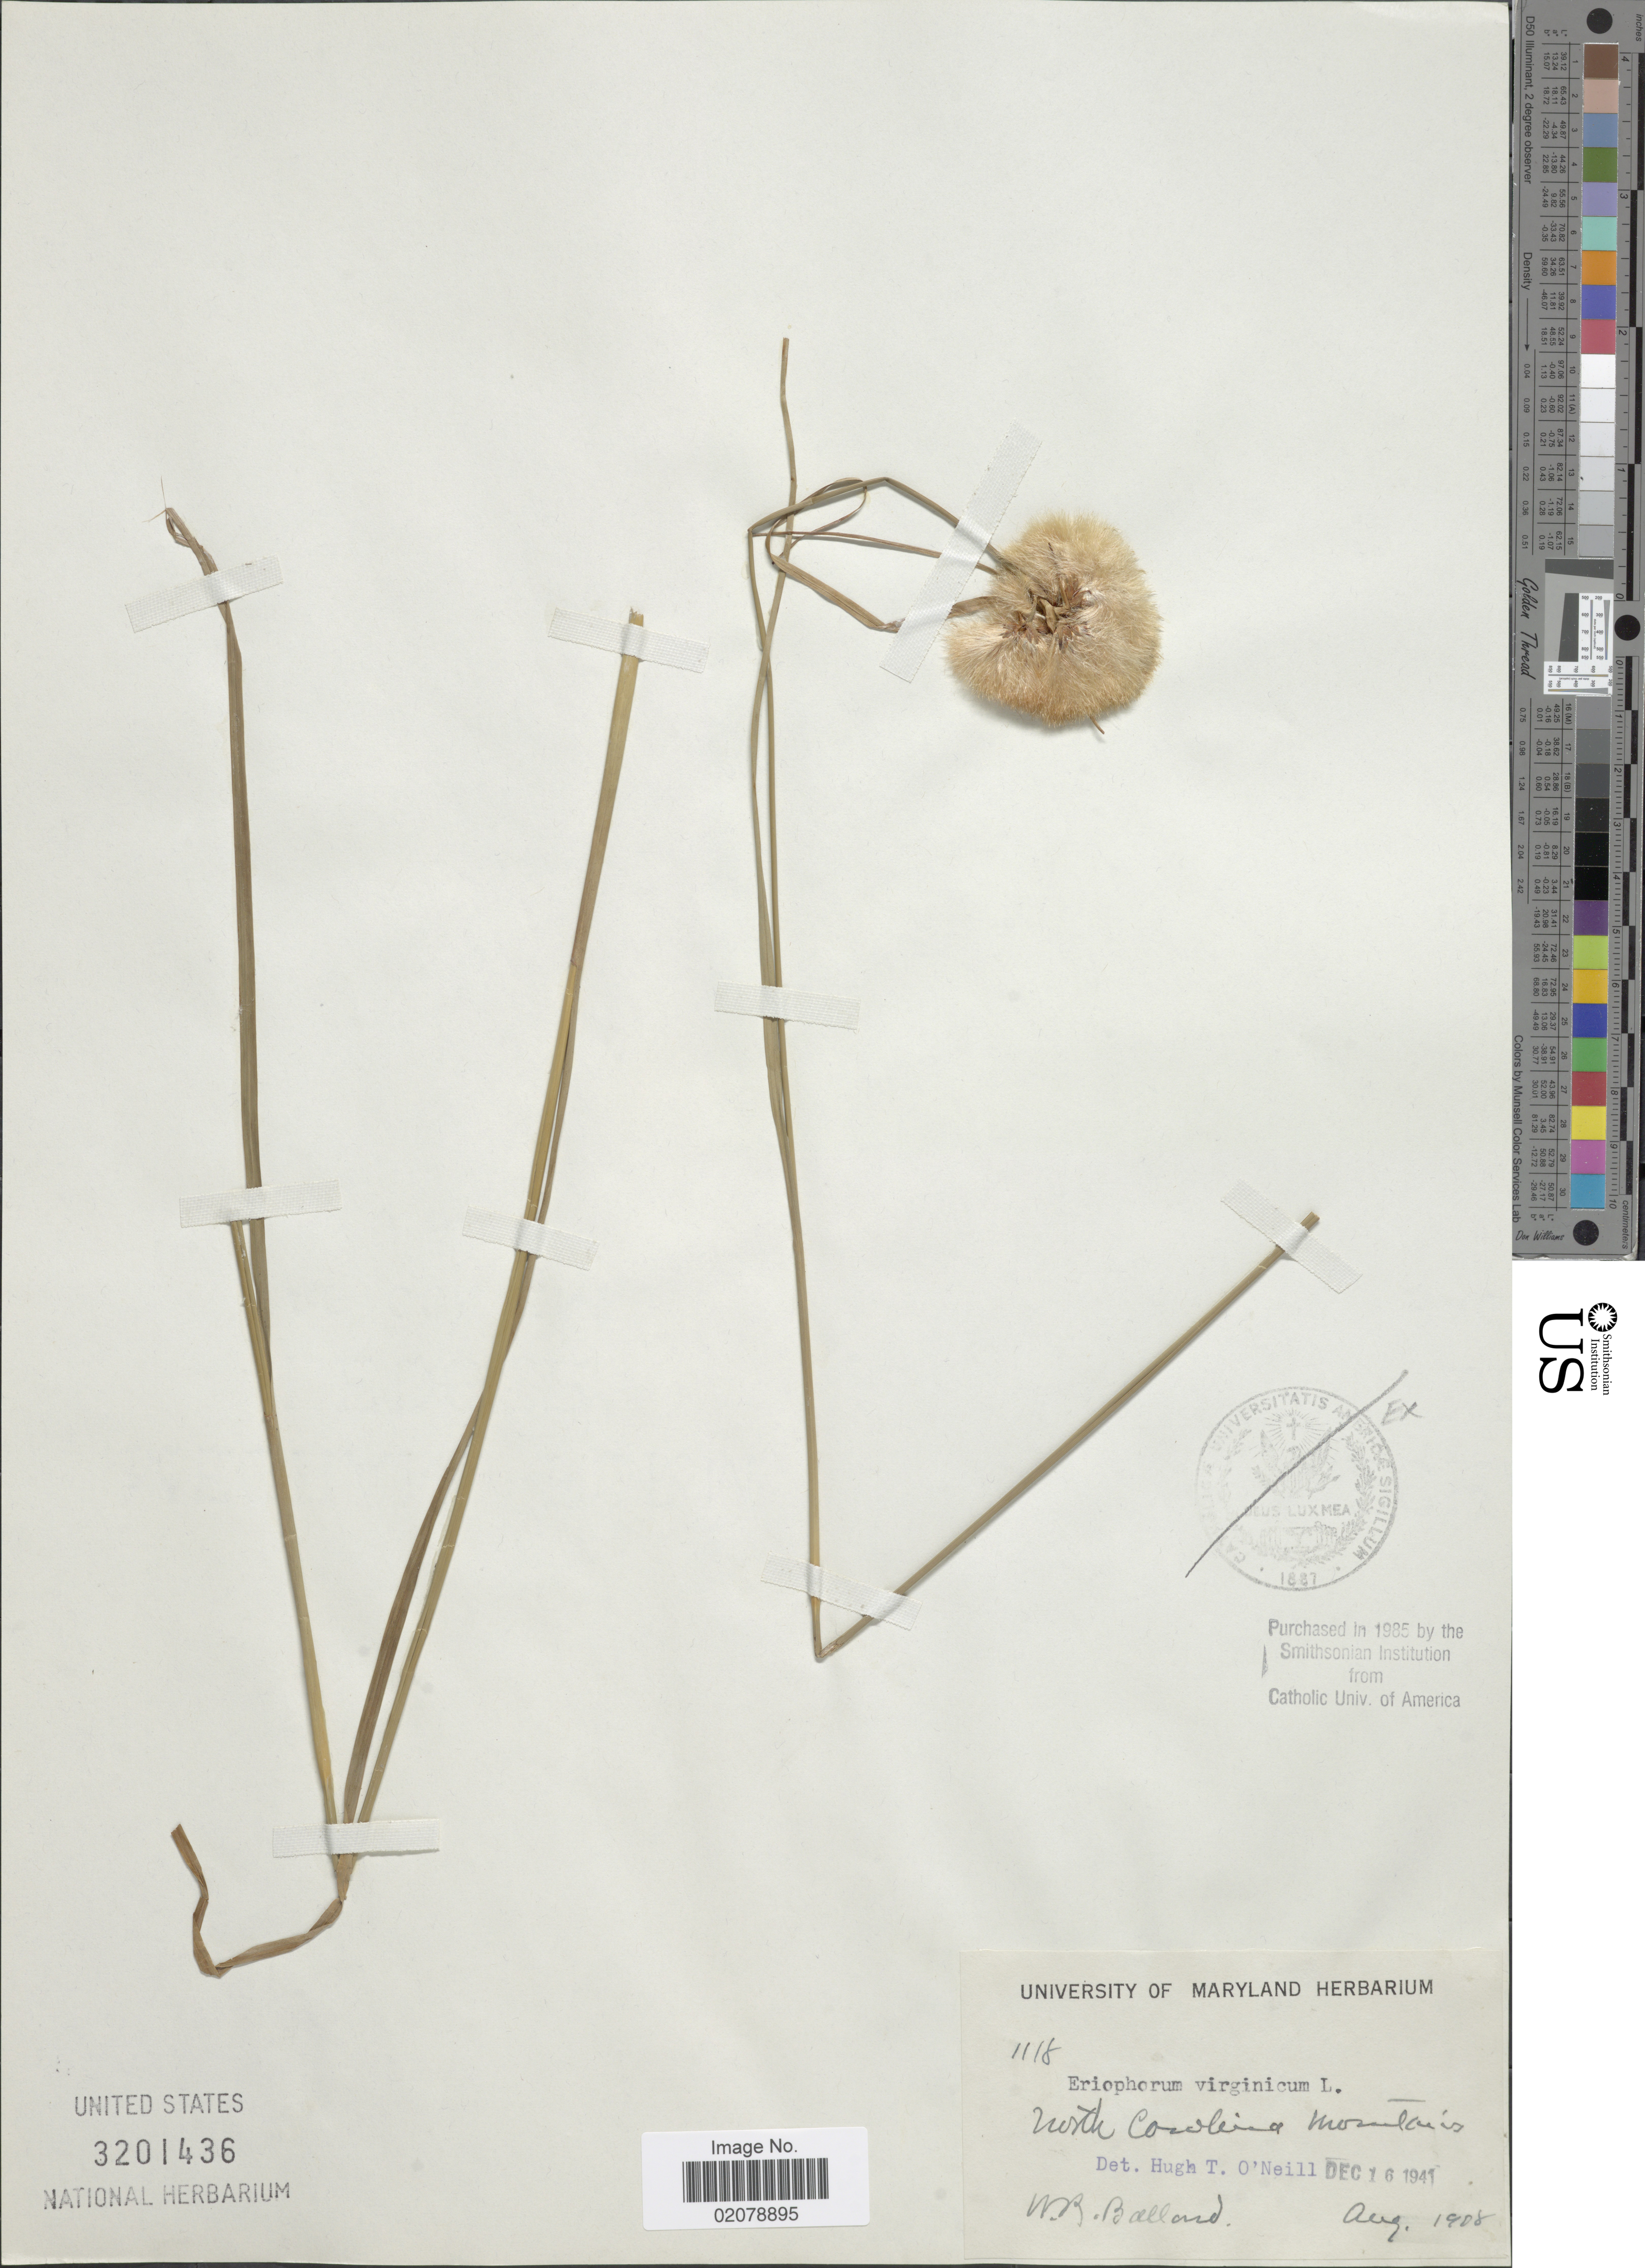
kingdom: Plantae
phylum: Tracheophyta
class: Liliopsida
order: Poales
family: Cyperaceae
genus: Eriophorum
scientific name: Eriophorum virginicum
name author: L.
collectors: W. Ballard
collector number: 1118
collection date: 1908-08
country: United States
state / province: North Carolina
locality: North Carolina Mountains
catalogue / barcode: US 3201436